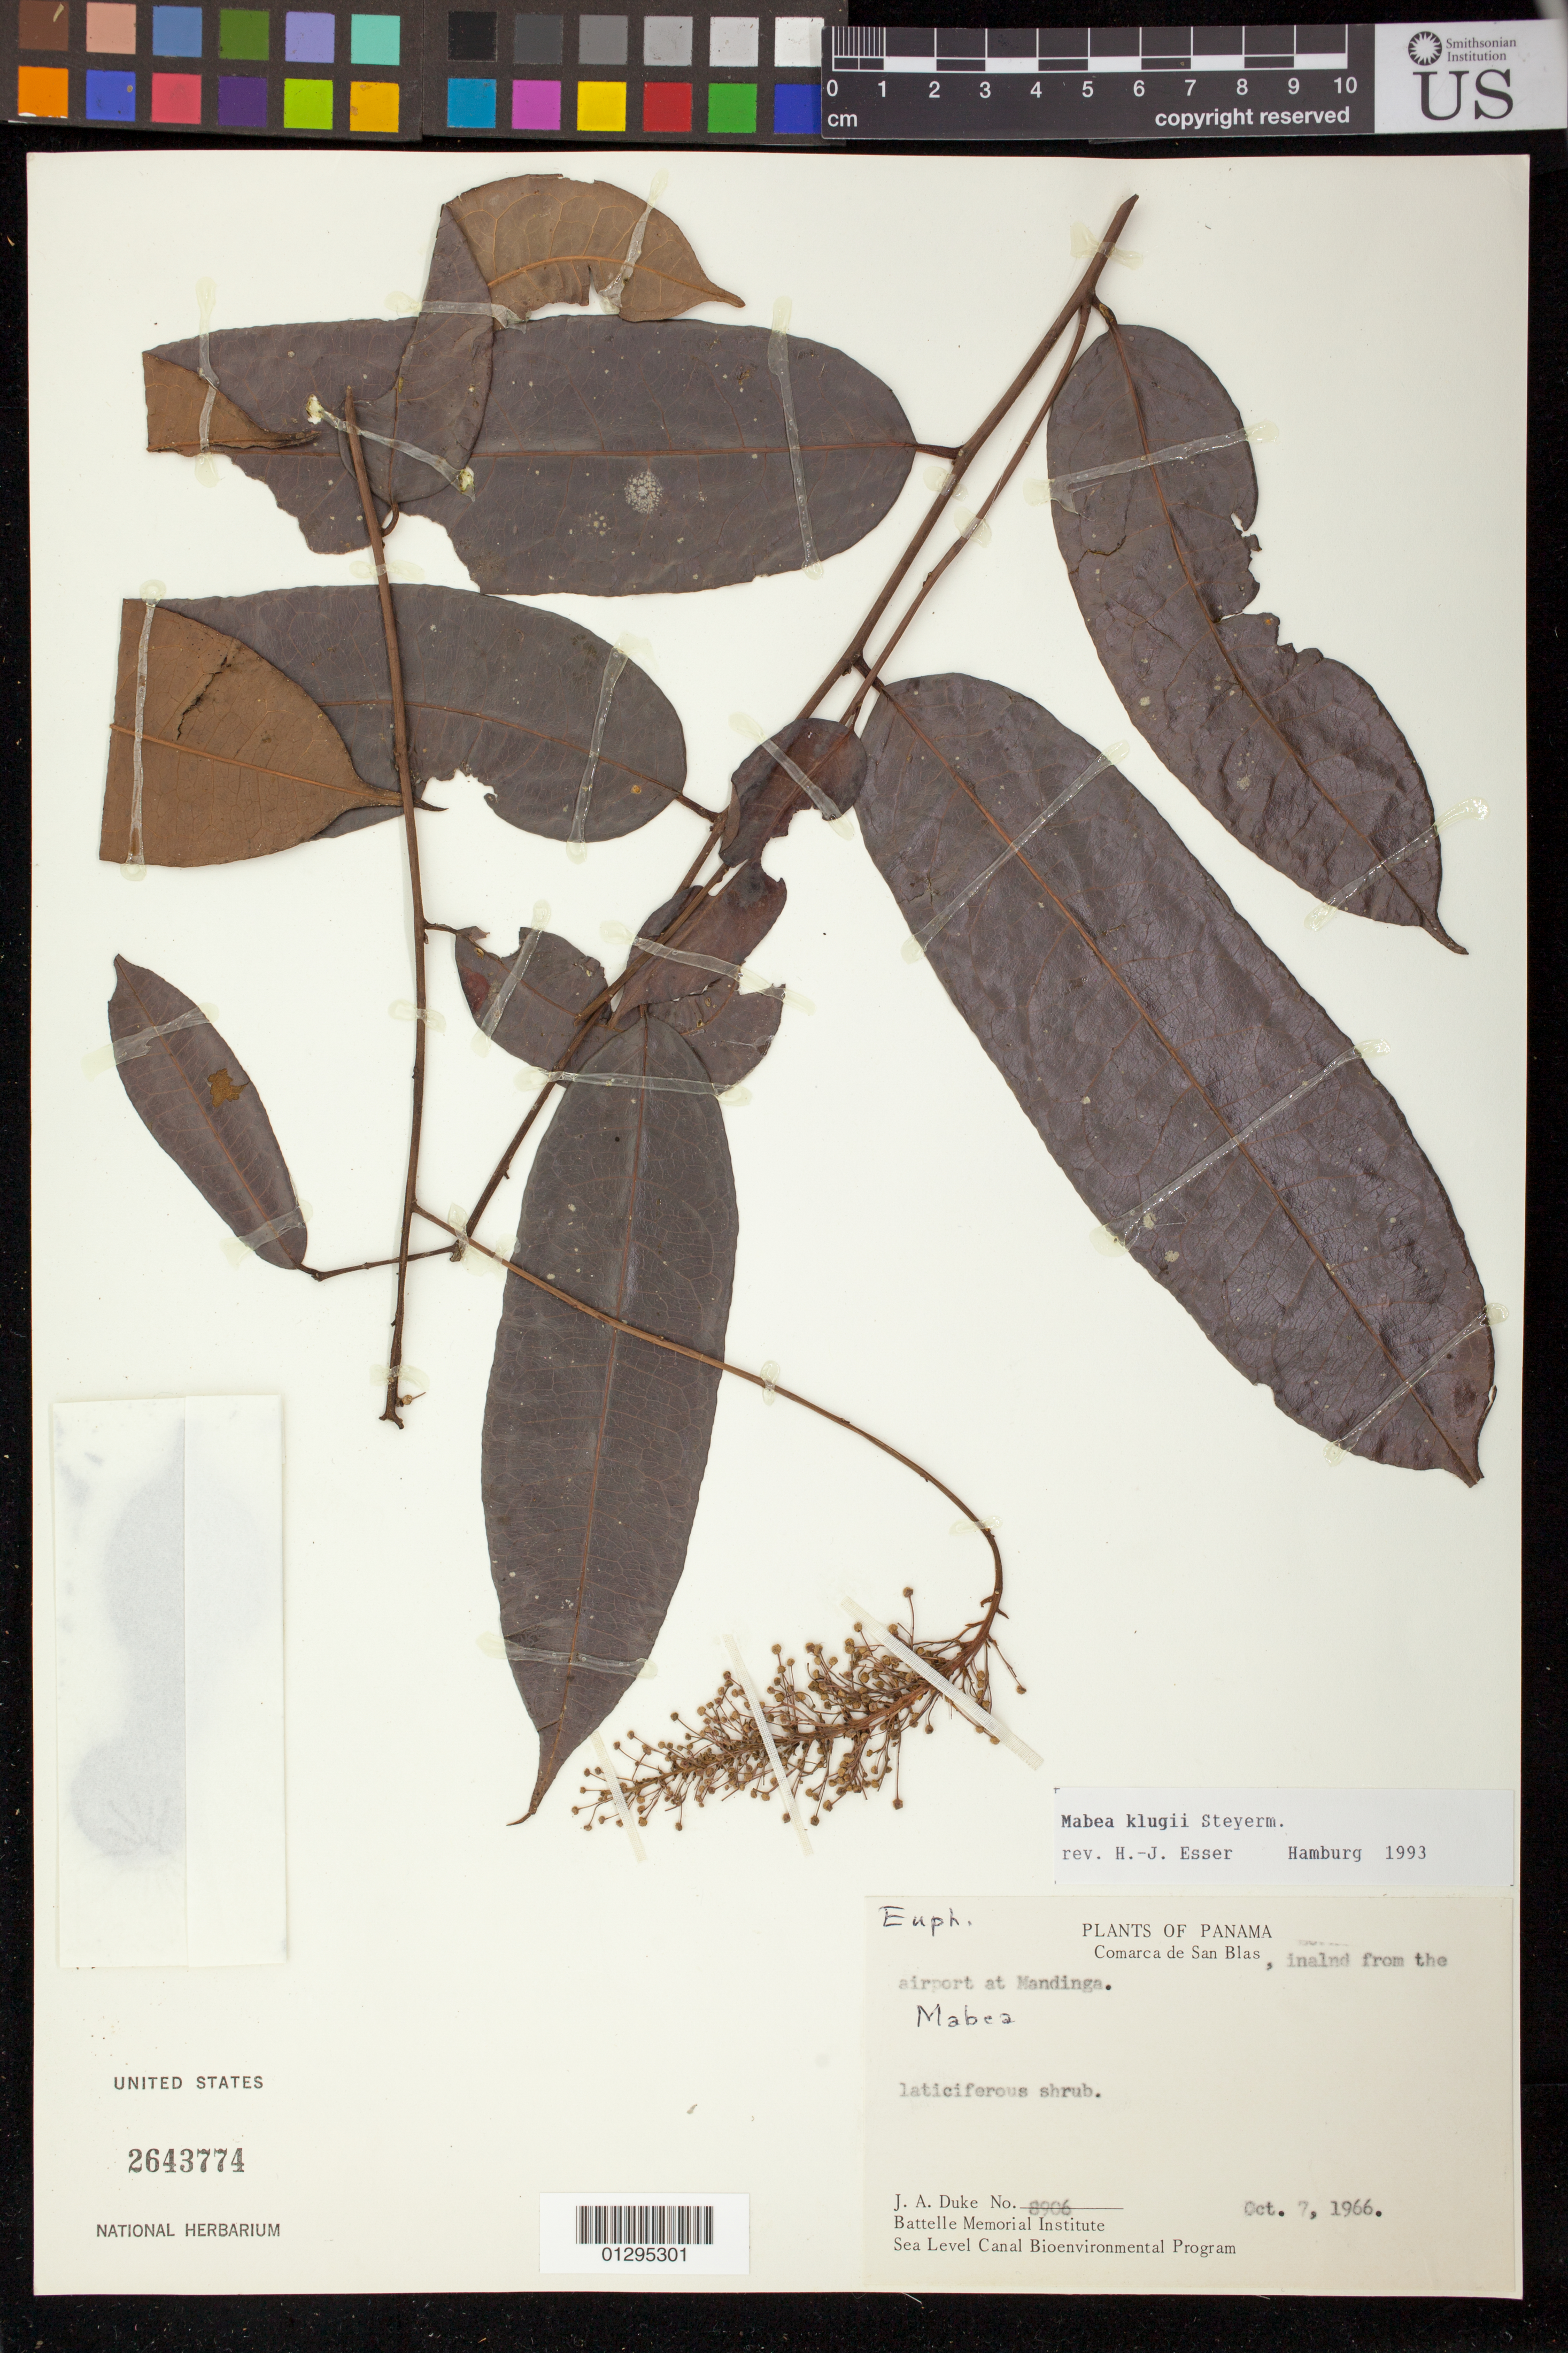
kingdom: Plantae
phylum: Tracheophyta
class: Magnoliopsida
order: Malpighiales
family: Euphorbiaceae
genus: Mabea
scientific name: Mabea klugii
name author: Steyerm.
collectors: J. A. Duke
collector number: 8906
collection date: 1966-10-07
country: Panama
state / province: Kuna Yala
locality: Comarca de San Blas, inland from the airport at Mandinga.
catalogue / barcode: US 2643774